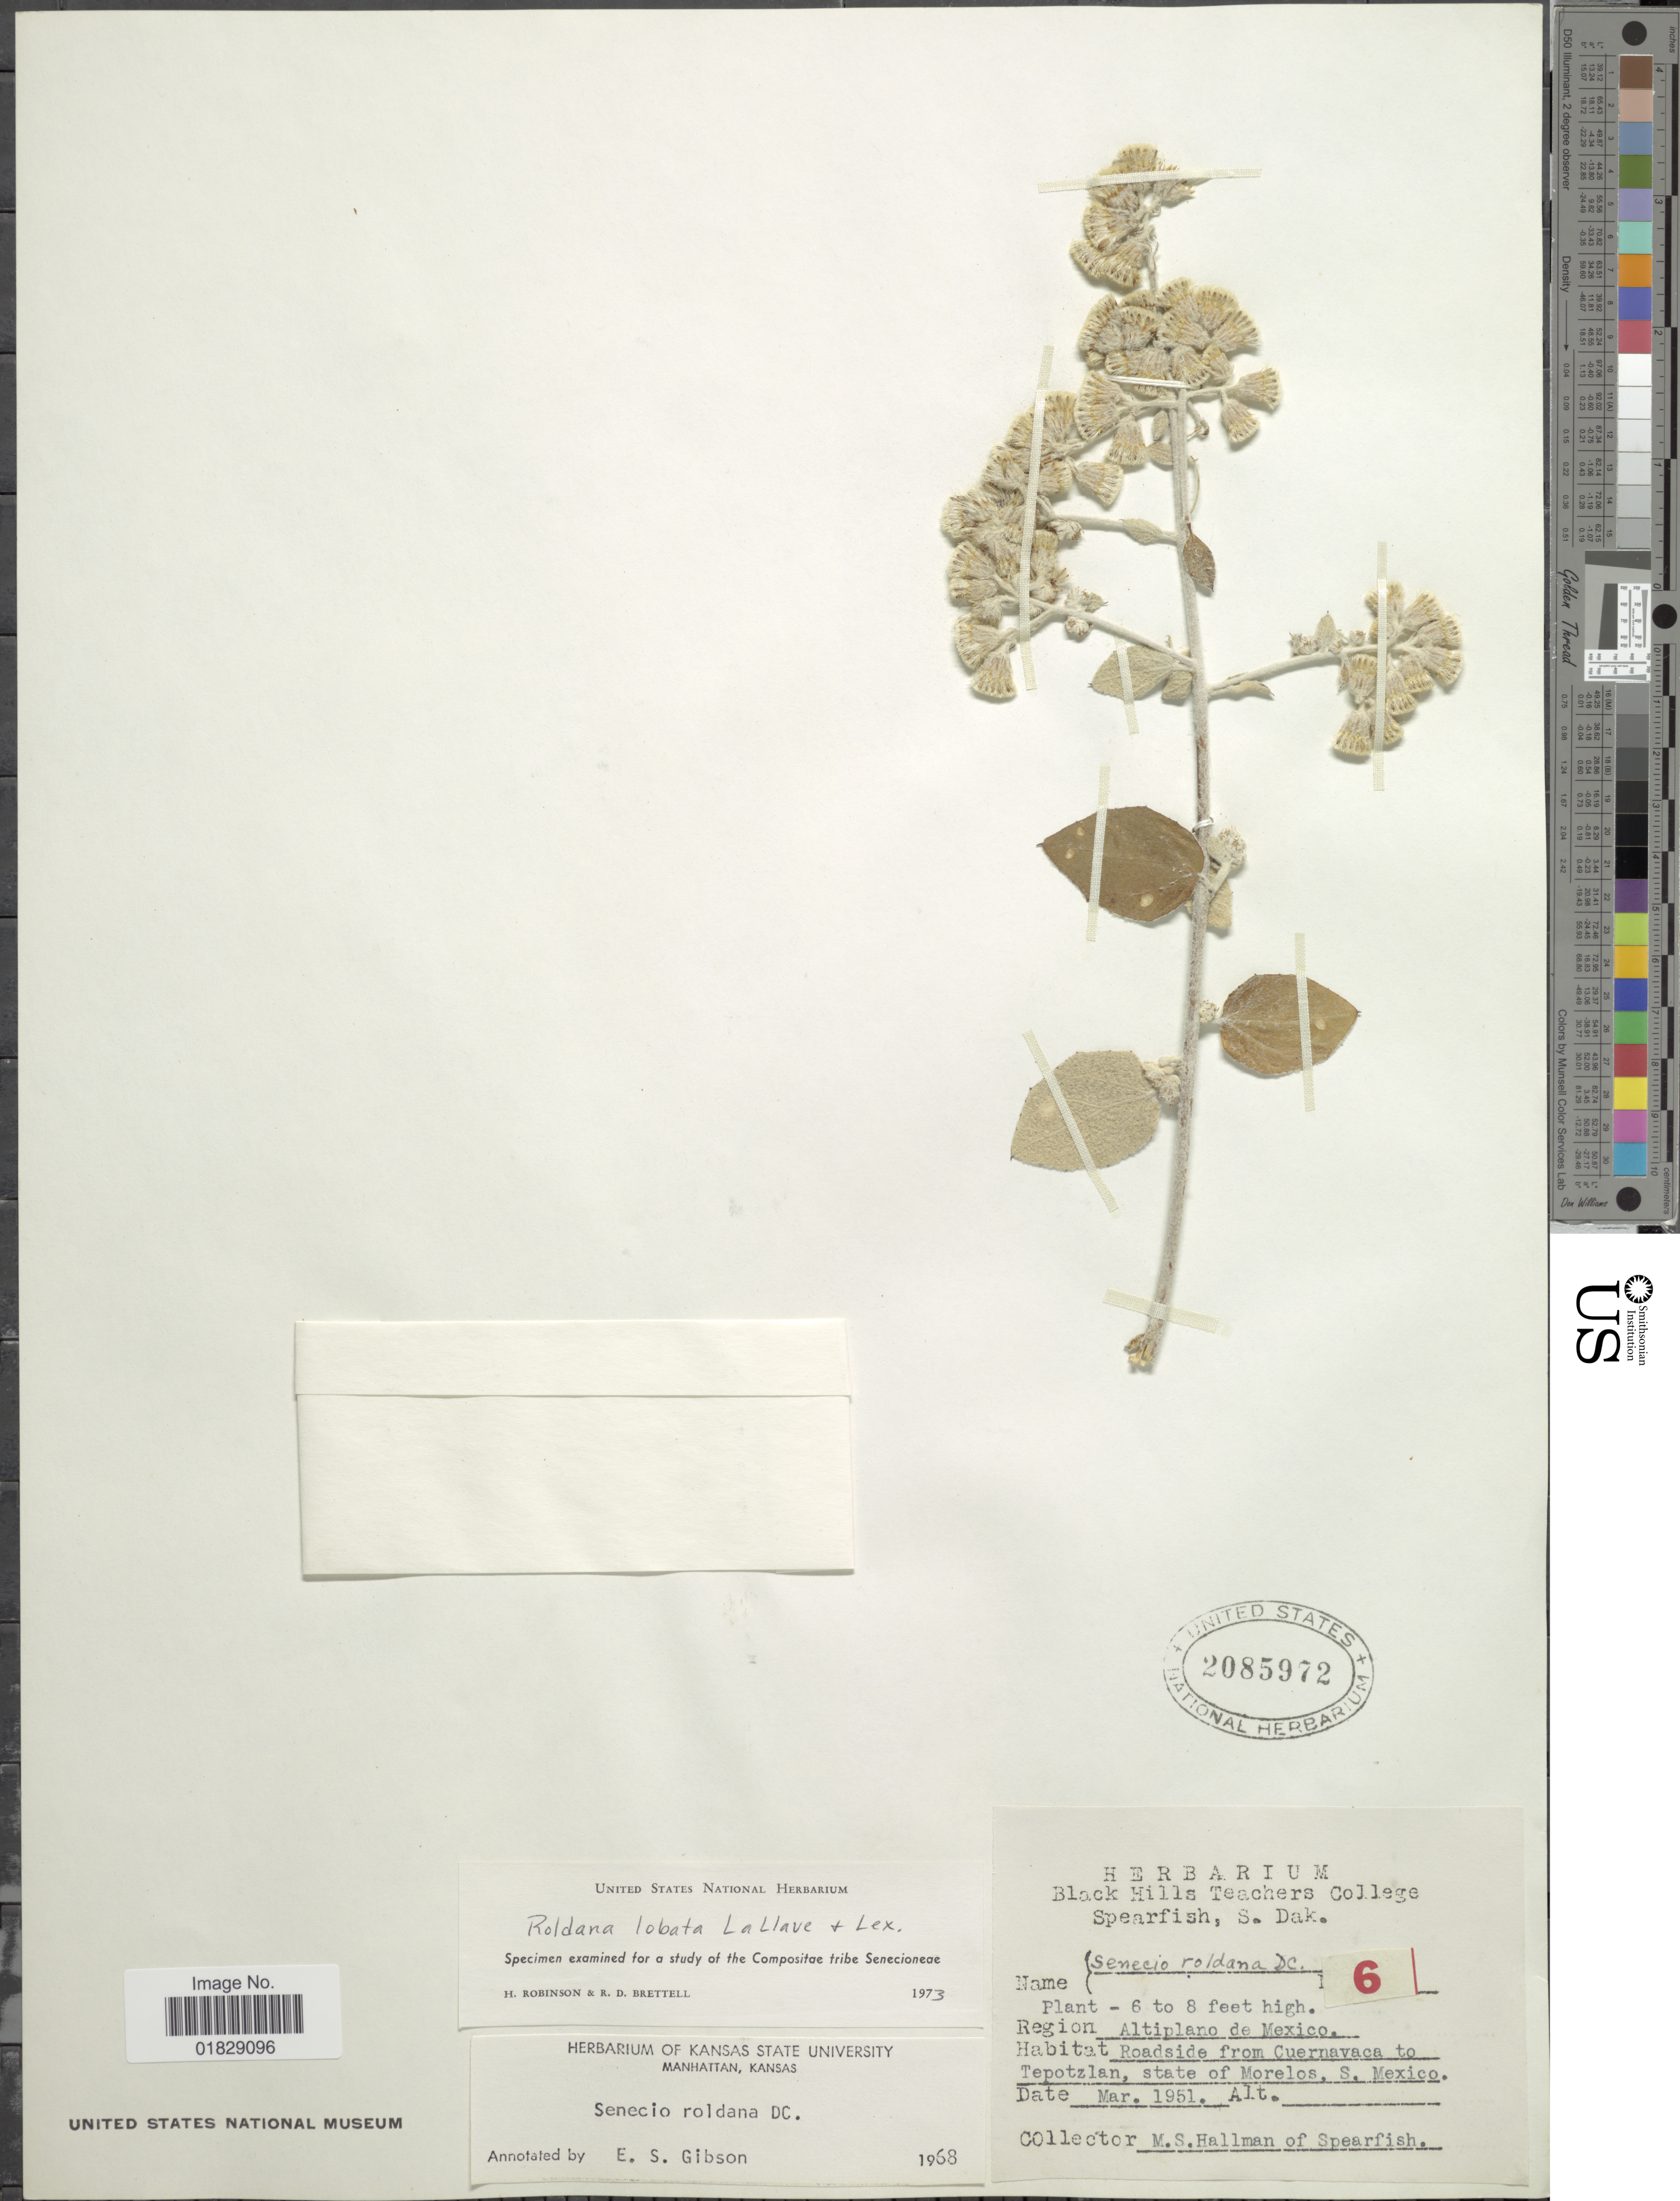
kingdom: Plantae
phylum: Tracheophyta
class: Magnoliopsida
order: Asterales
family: Asteraceae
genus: Roldana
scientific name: Roldana lobata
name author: La Llave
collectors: M. Hallman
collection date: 1951-03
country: Mexico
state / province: Morelos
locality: Roadside from Cuernavaca to Tepotzlan, state of Morelos, S. Mexico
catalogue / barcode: US 2085972